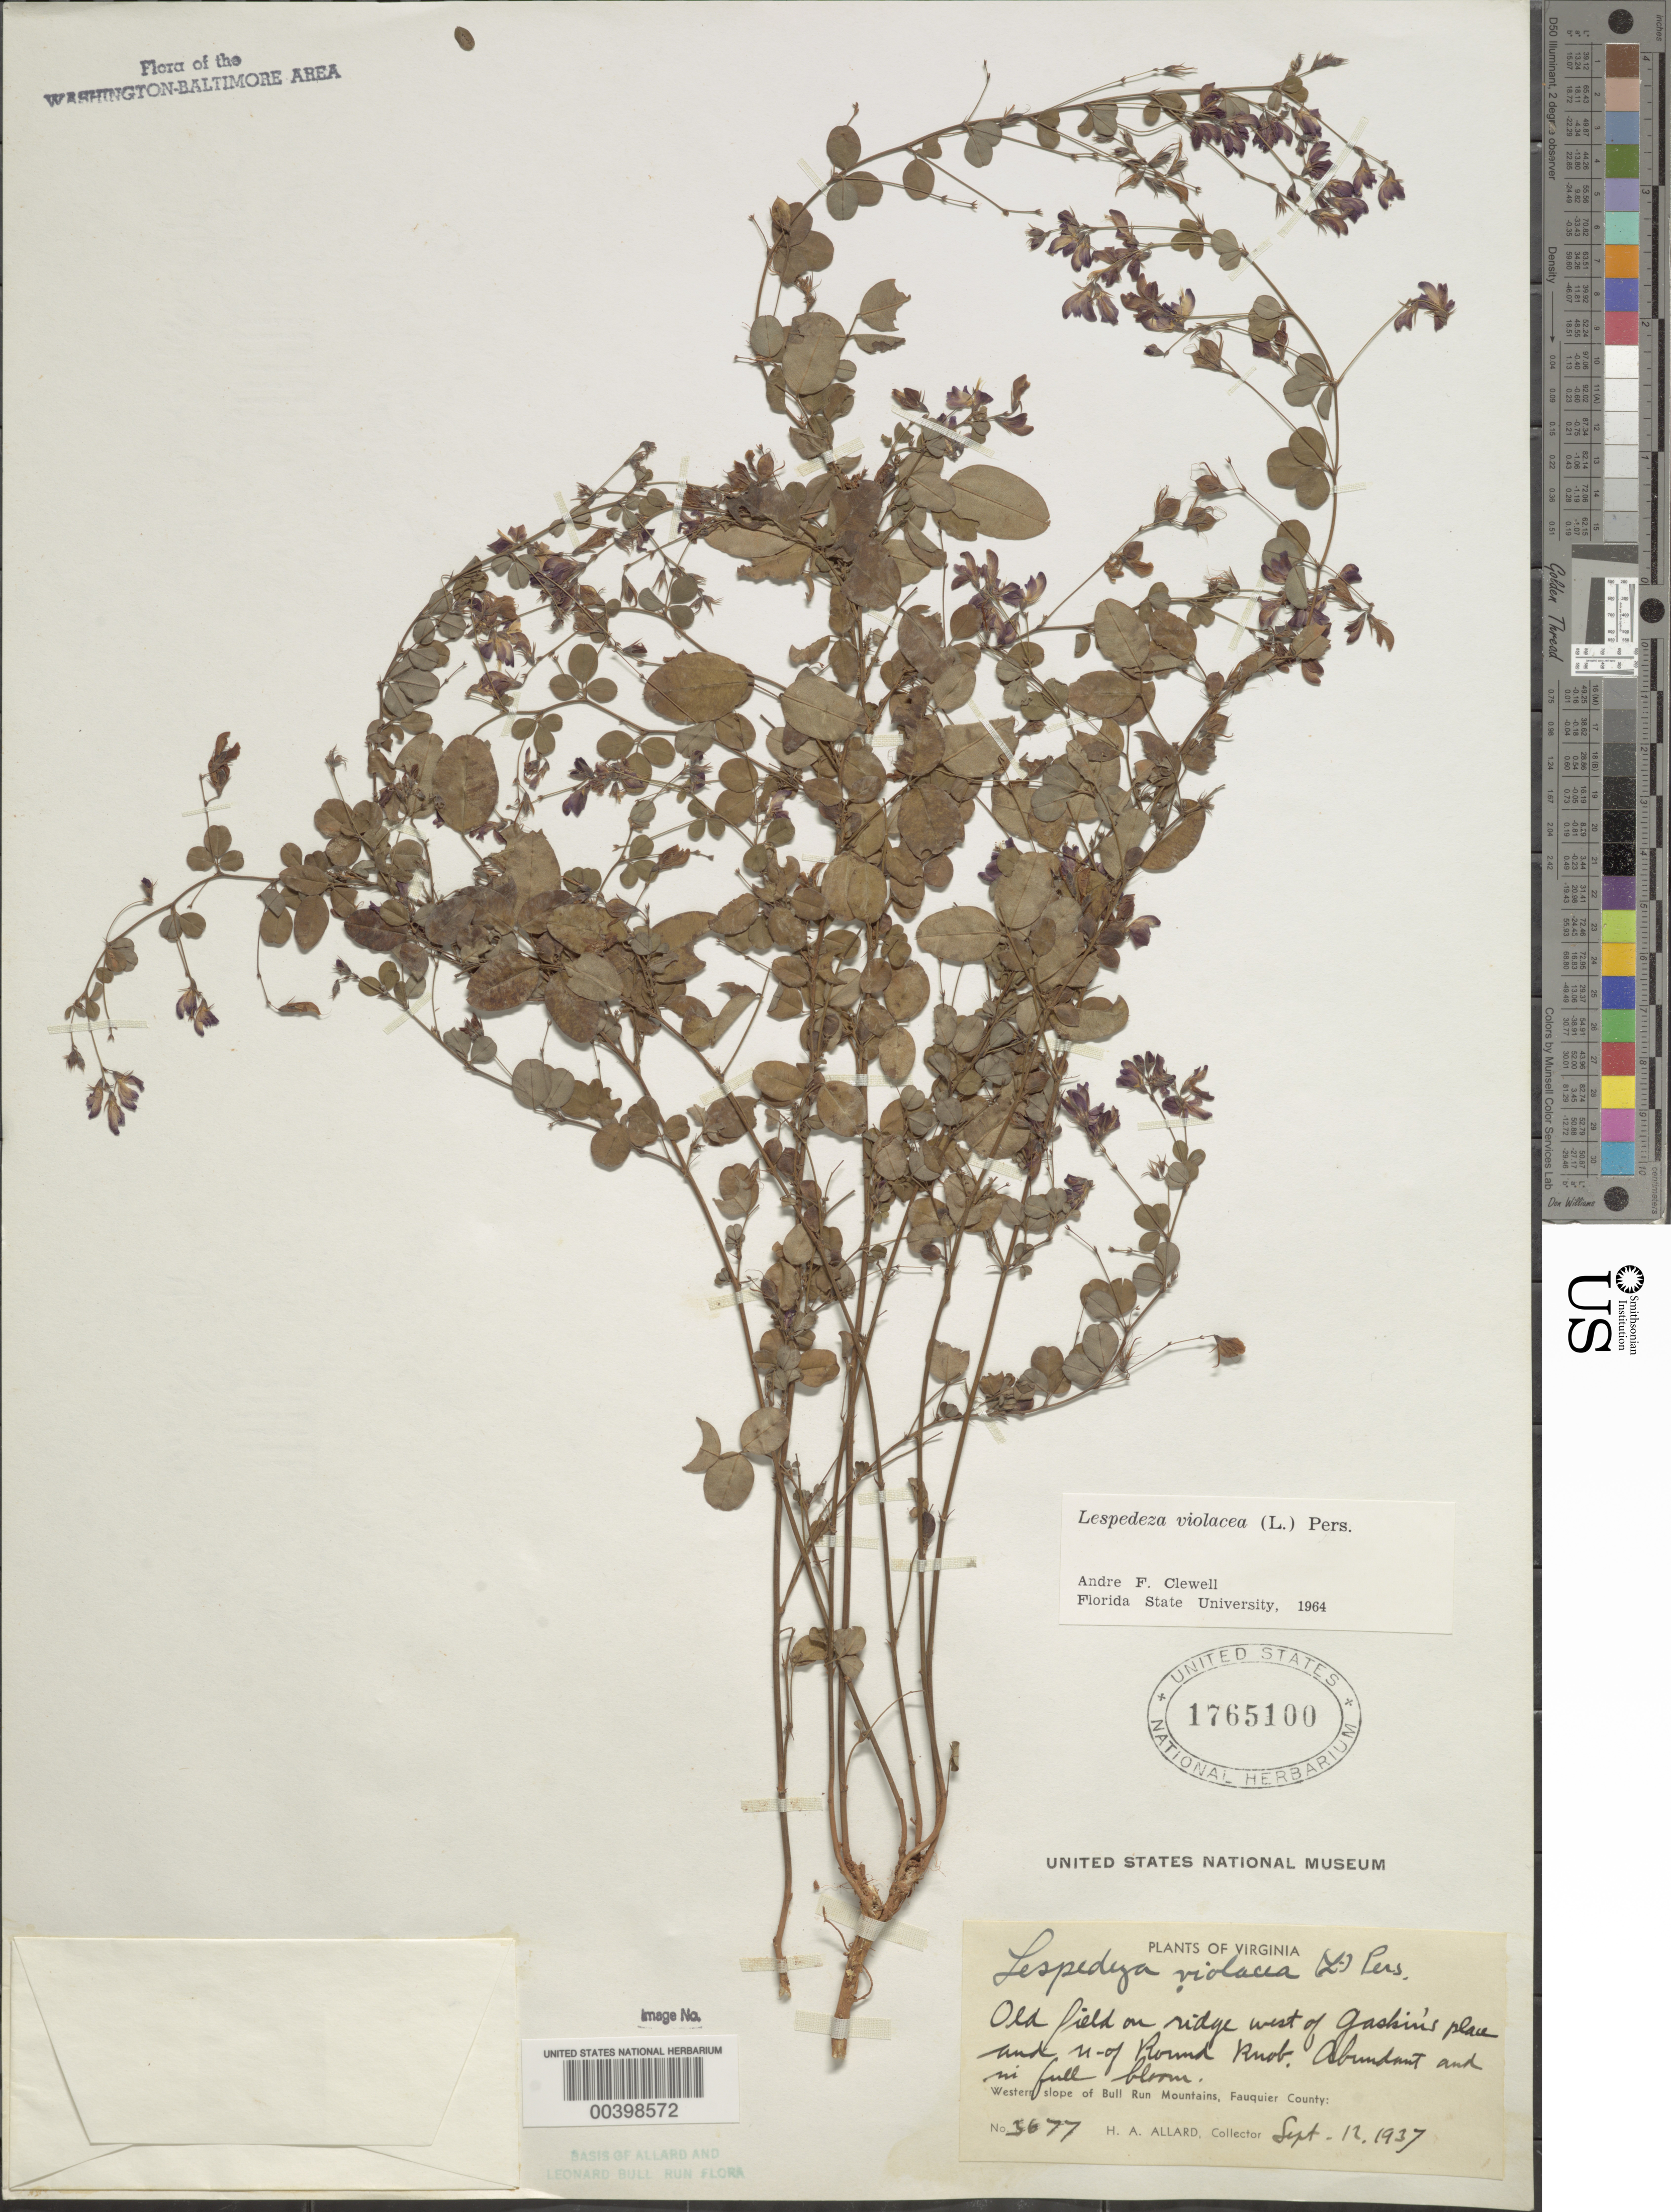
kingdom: Plantae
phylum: Tracheophyta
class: Magnoliopsida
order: Fabales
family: Fabaceae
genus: Lespedeza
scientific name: Lespedeza violacea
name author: (L.) Pers.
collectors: H. A. Allard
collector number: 3677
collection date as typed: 12 Sep 1937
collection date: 1937-09-12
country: United States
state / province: Virginia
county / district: Fauquier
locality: North of Round Knob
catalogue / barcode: US 1765100